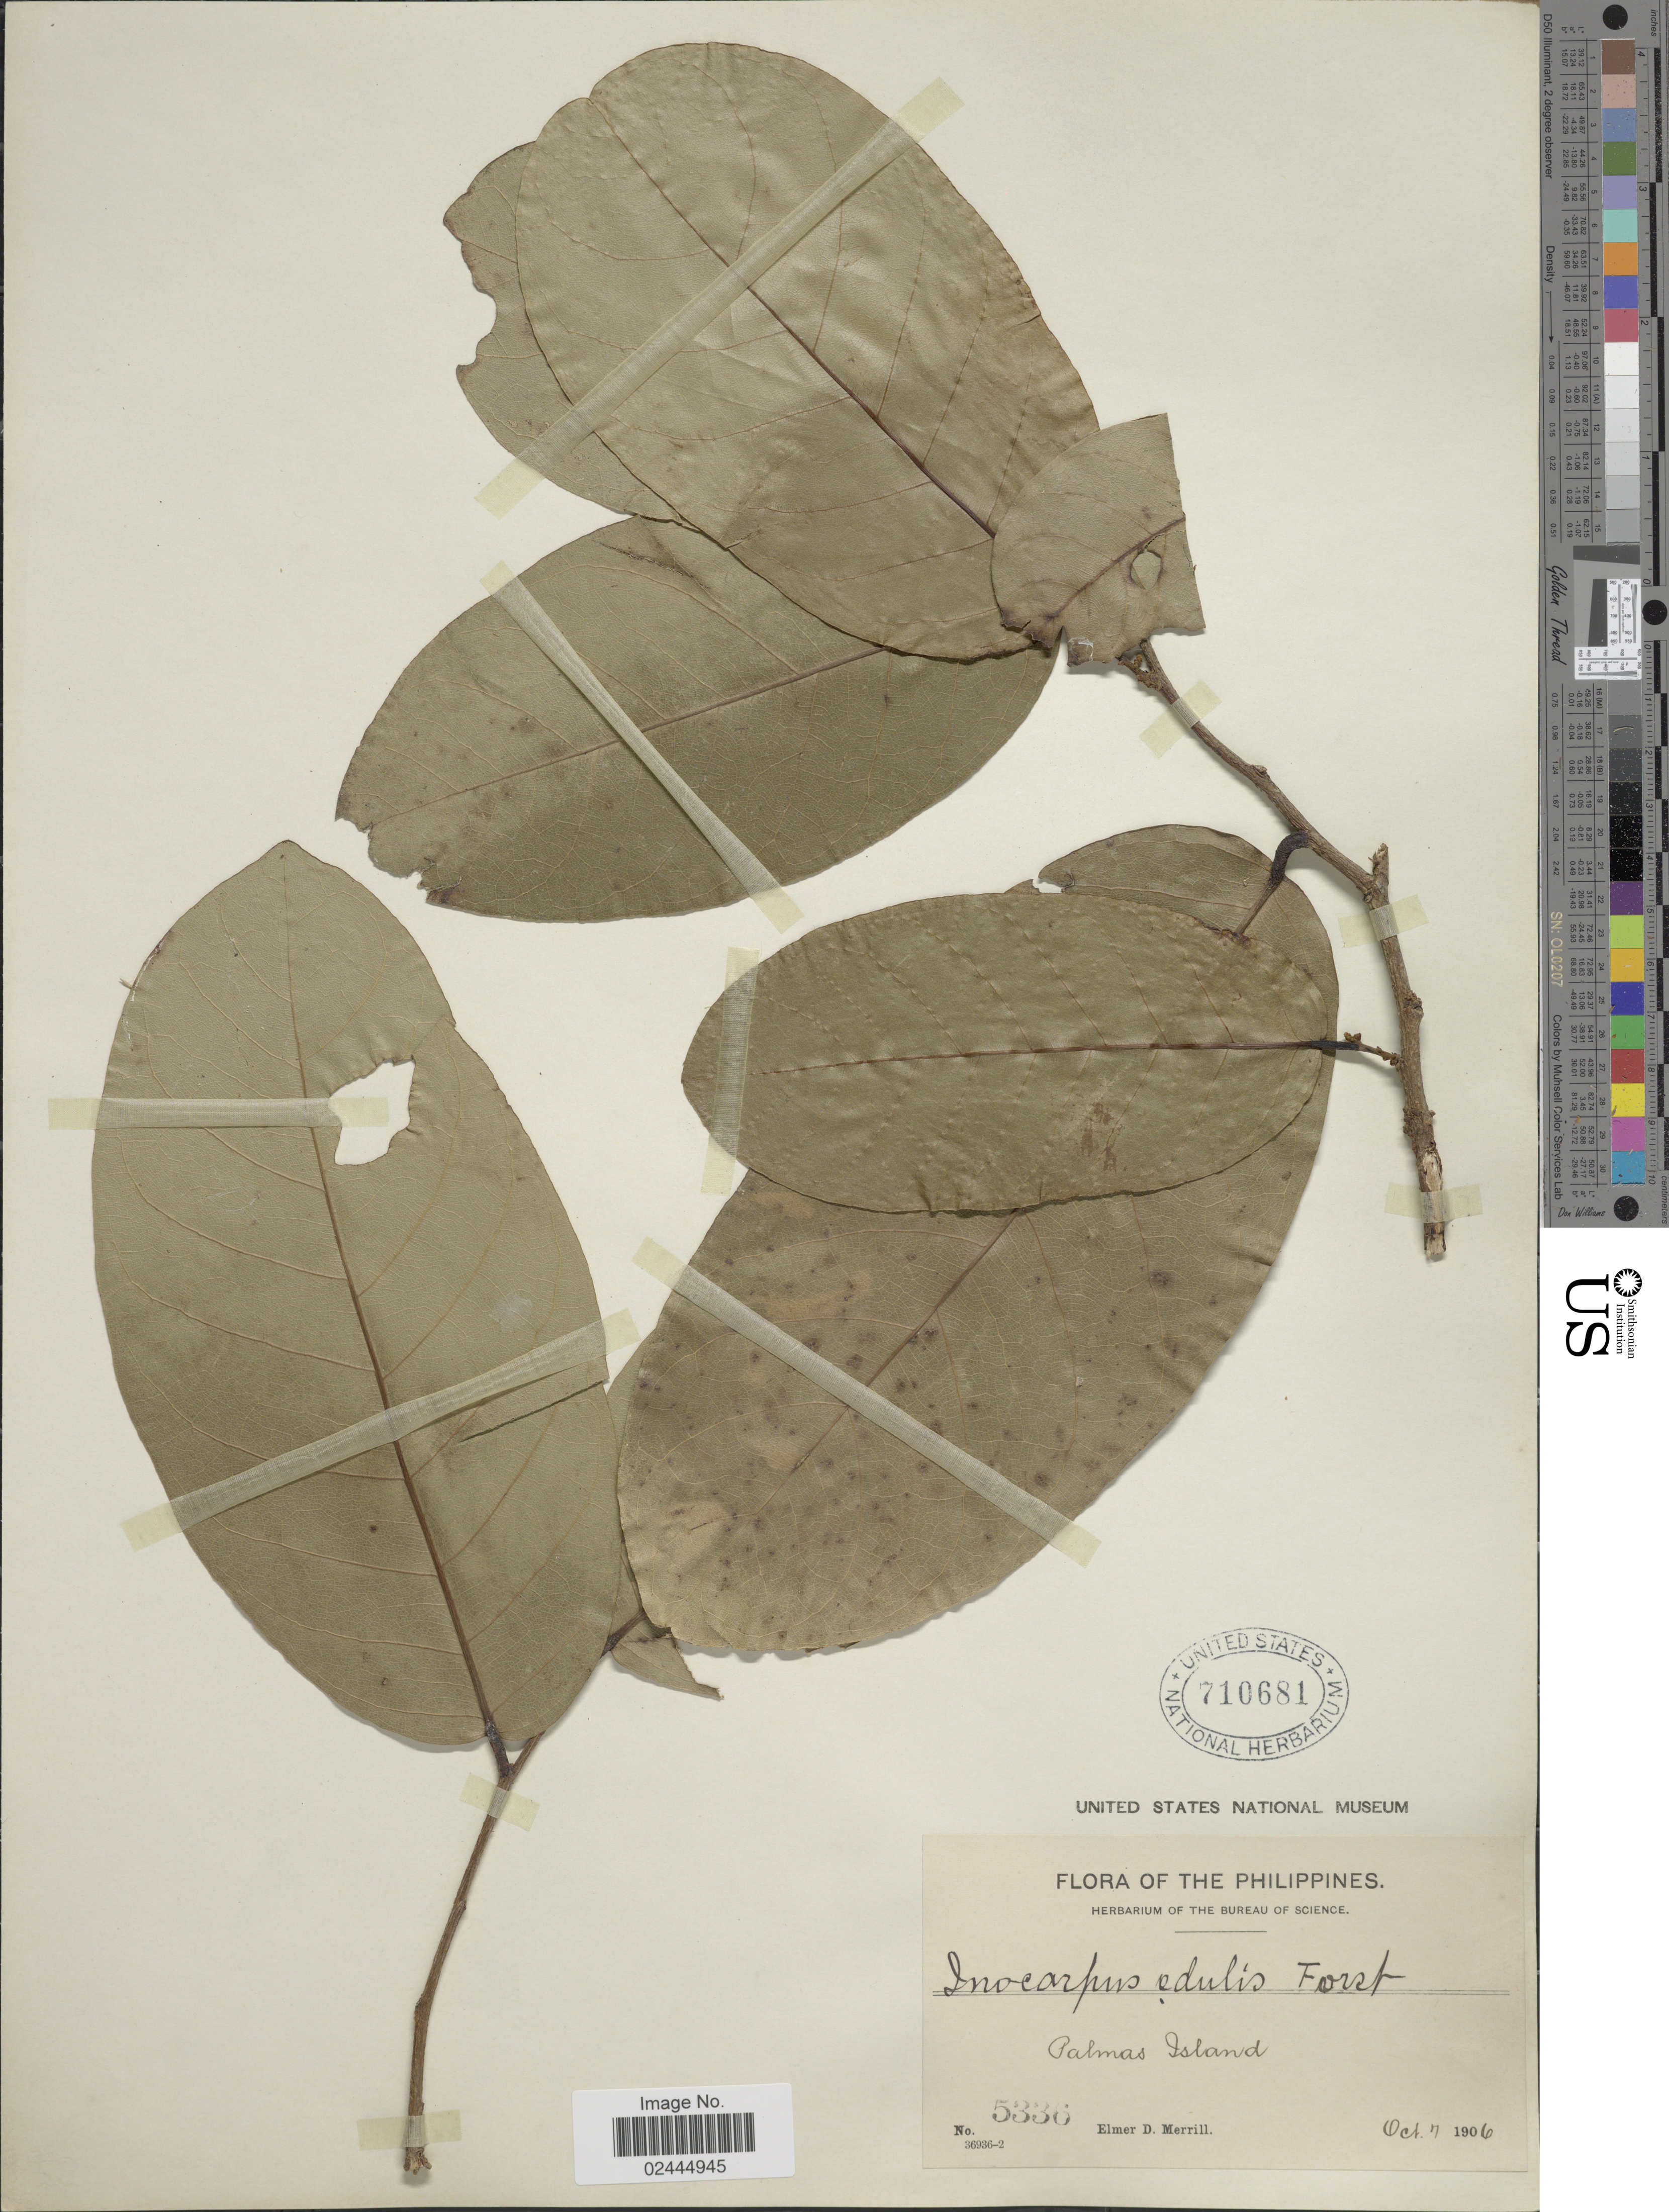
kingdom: Plantae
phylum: Tracheophyta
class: Magnoliopsida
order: Fabales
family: Fabaceae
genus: Inocarpus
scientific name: Inocarpus edulis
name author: J.R. Forst. & G. Forst.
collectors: E. D. Merrill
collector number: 5336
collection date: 1906-10-07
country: Philippines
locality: Palmas Island.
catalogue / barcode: US 710681